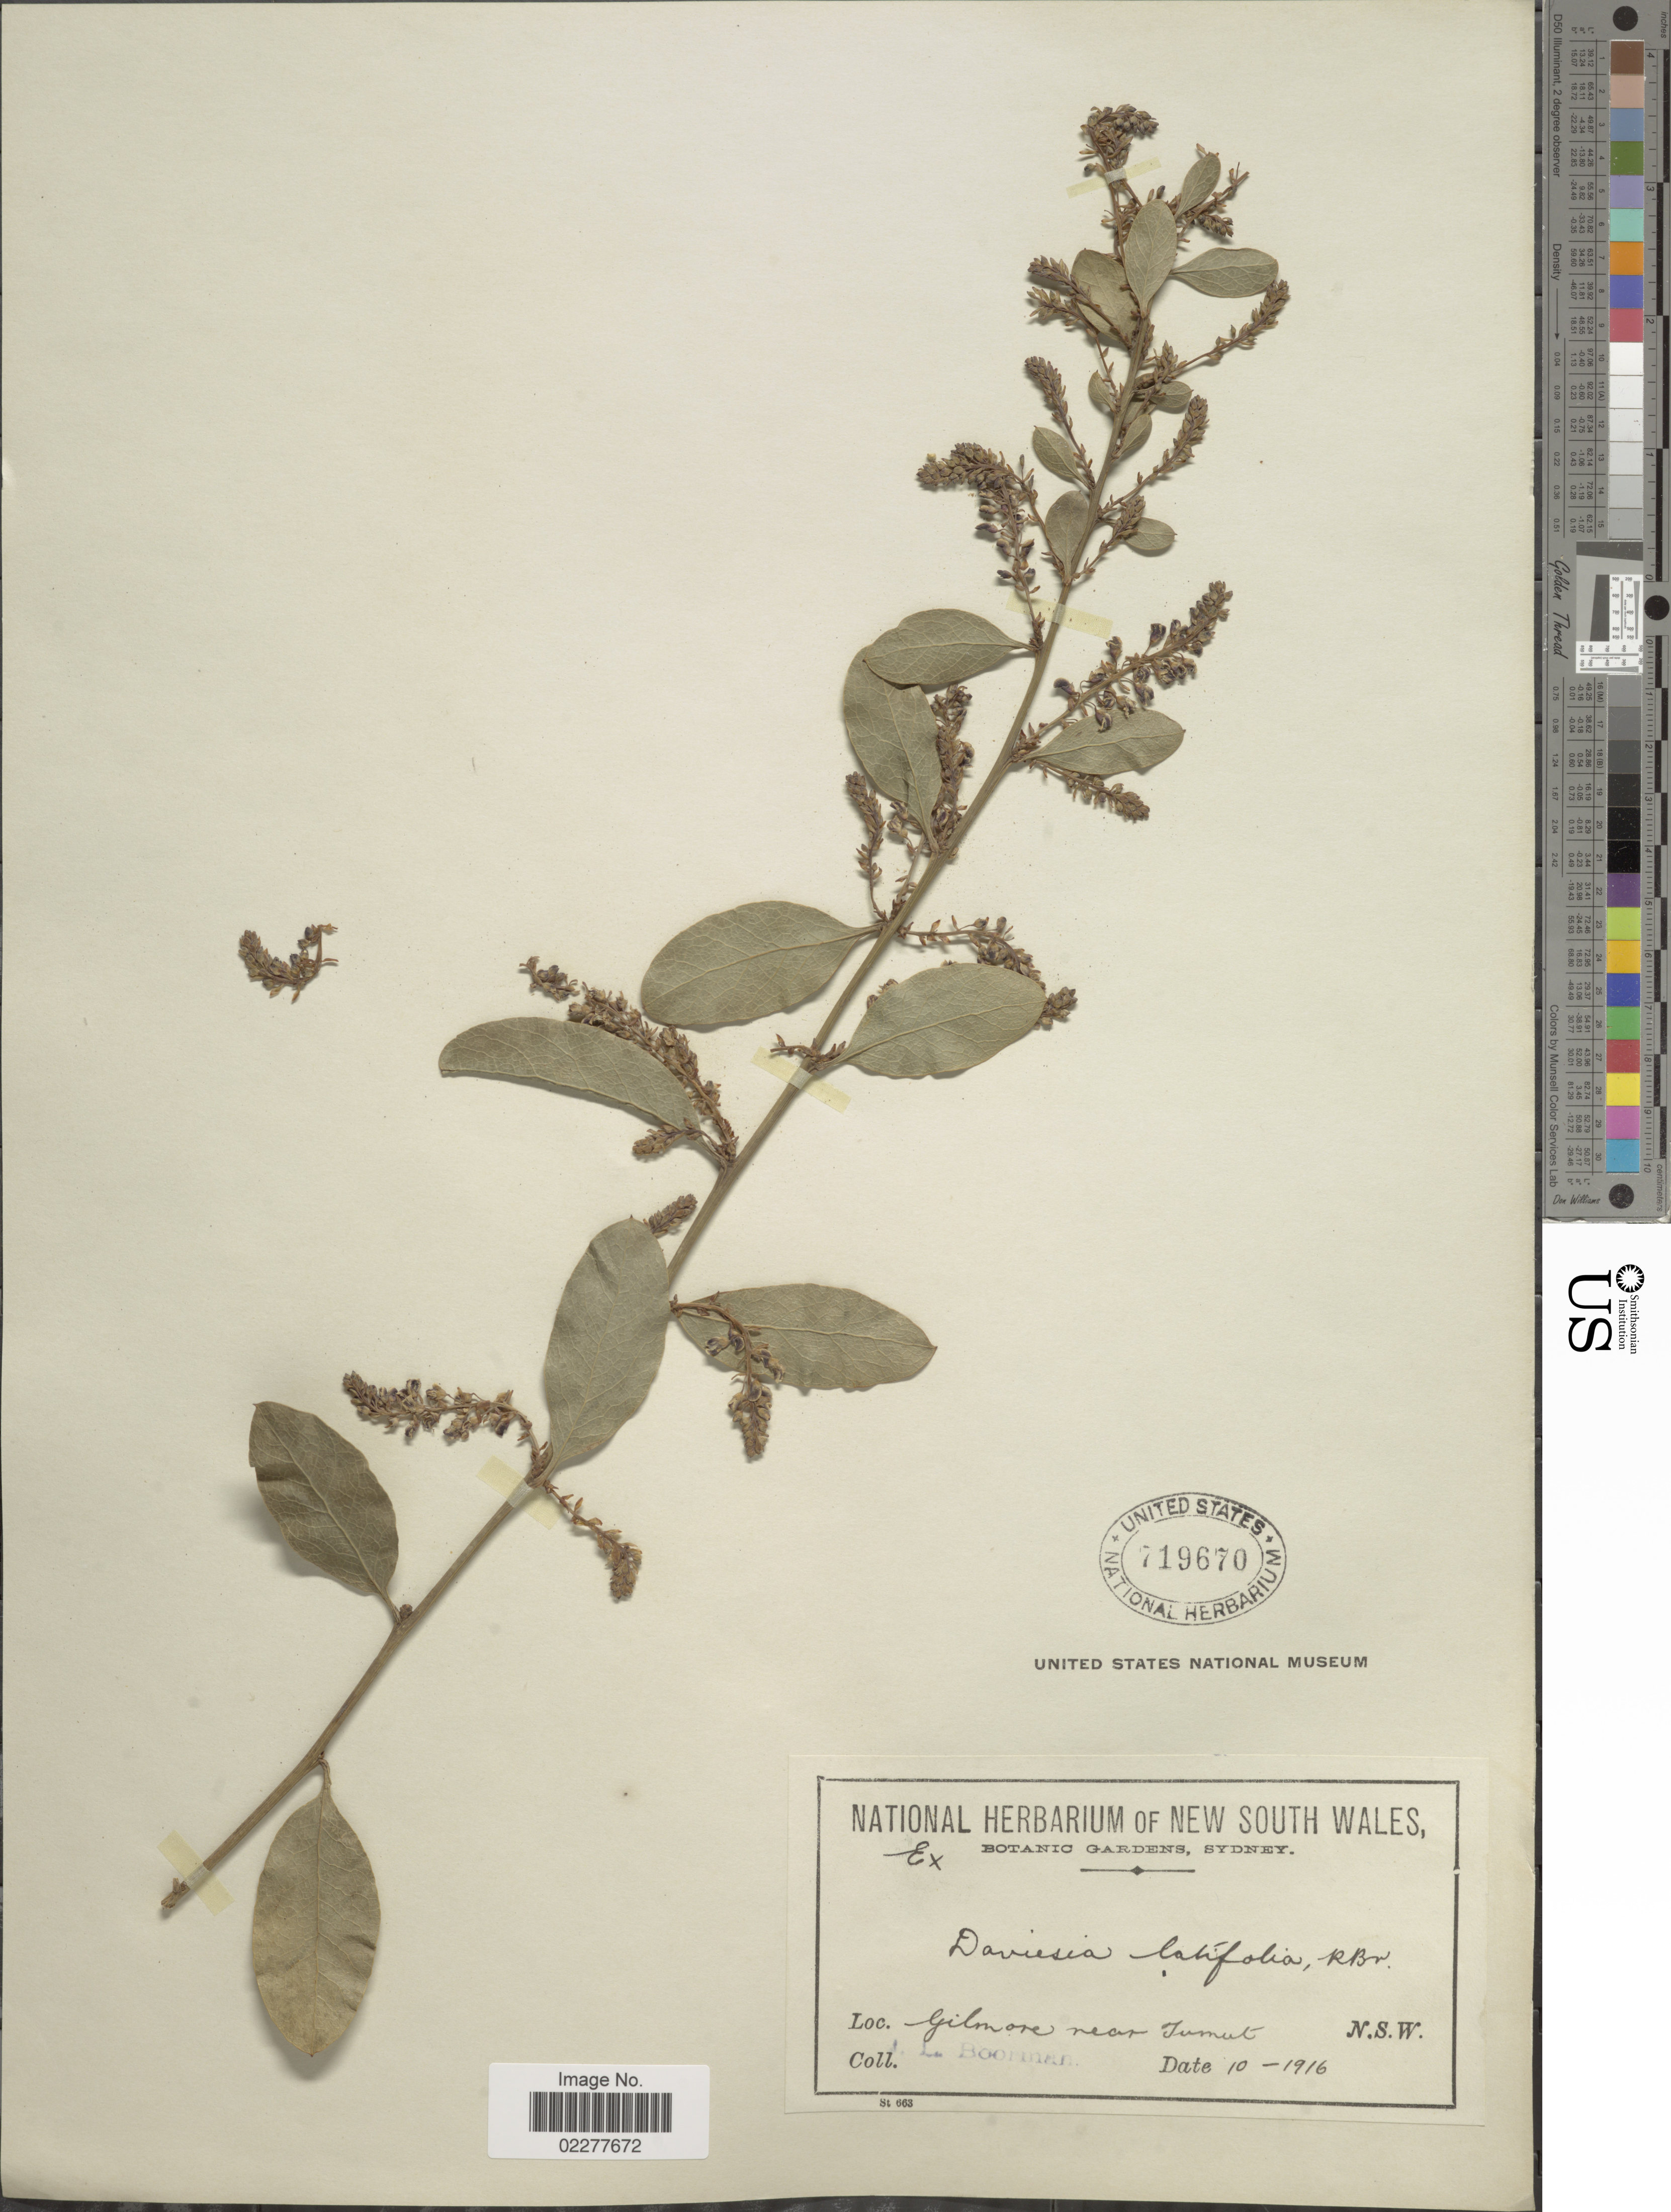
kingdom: Plantae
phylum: Tracheophyta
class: Magnoliopsida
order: Fabales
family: Fabaceae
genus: Daviesia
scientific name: Daviesia latifolia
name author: R. Br.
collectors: J. Boorman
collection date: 1916-10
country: Australia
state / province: New South Wales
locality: Gilmore near Tumut. N.S.W.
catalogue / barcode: US 719670